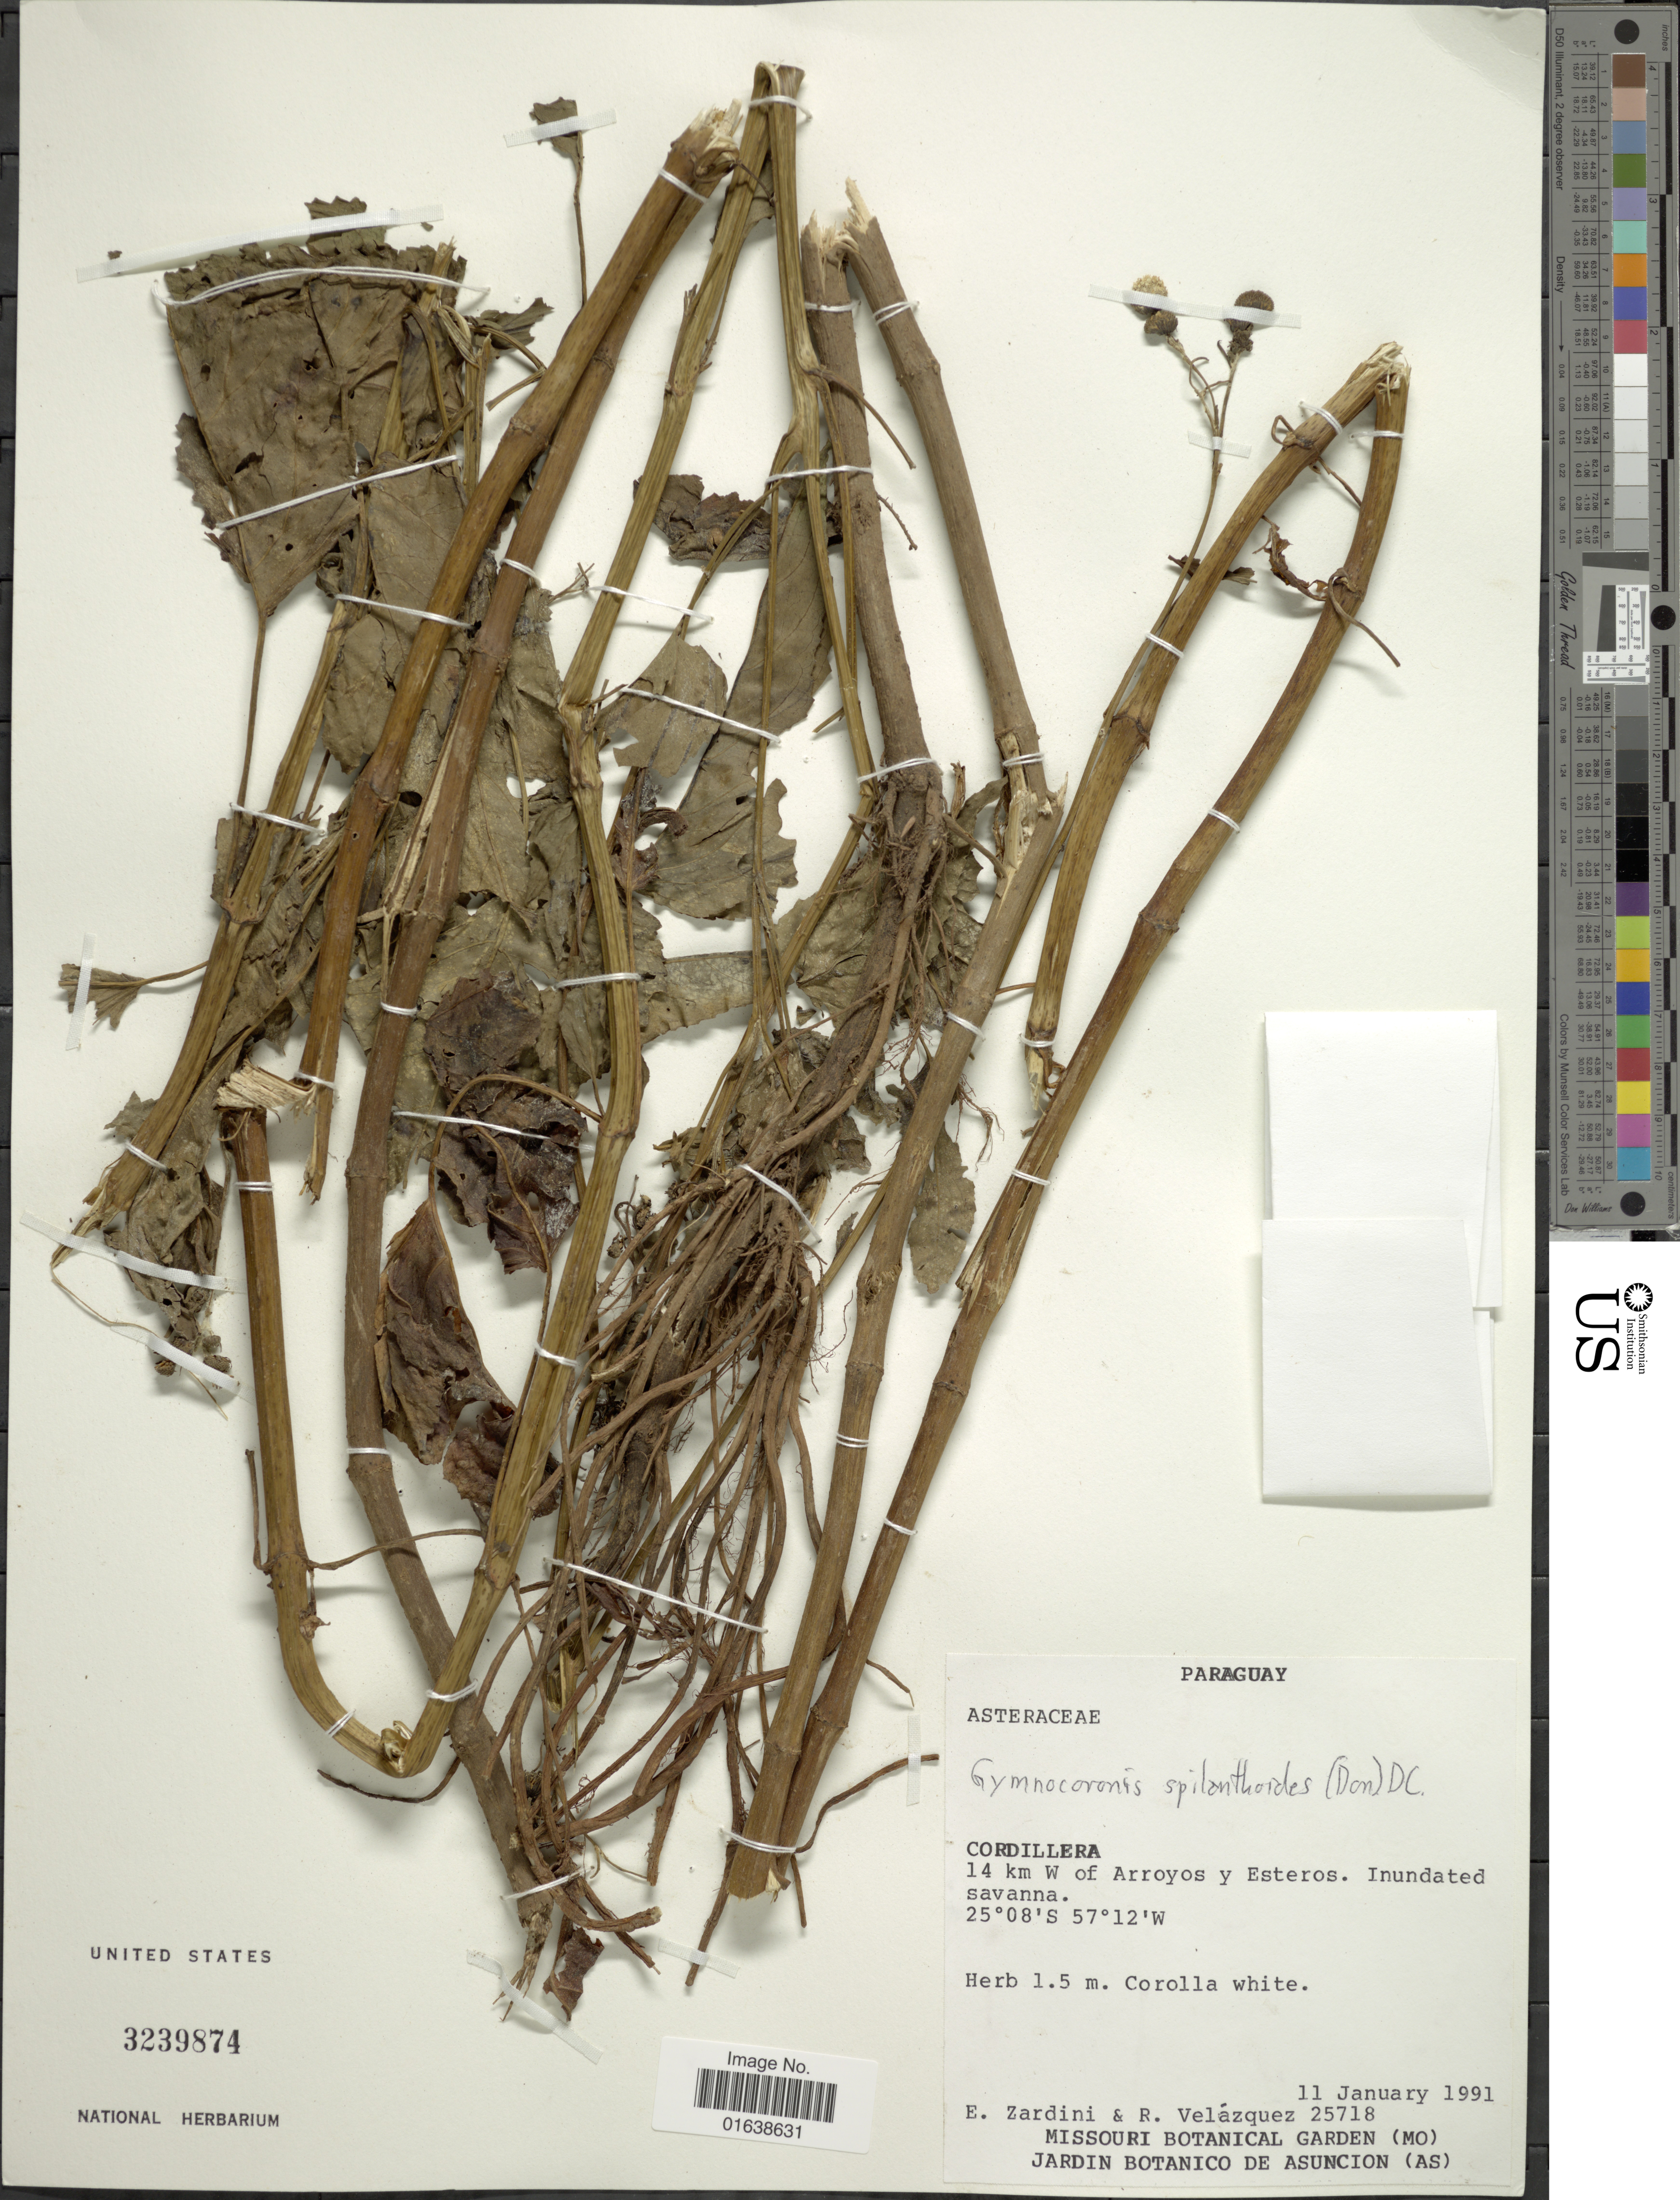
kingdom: Plantae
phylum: Tracheophyta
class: Magnoliopsida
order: Asterales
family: Asteraceae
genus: Gymnocoronis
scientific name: Gymnocoronis spilanthoides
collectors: E. M. Zardini & R. Velázquez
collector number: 25718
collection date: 1991-01-11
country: Paraguay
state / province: Cordillera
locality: Paraguay. Cordillera. 14 km W of Arroyos y Esteros. Inundated savanna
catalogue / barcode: US 3239874